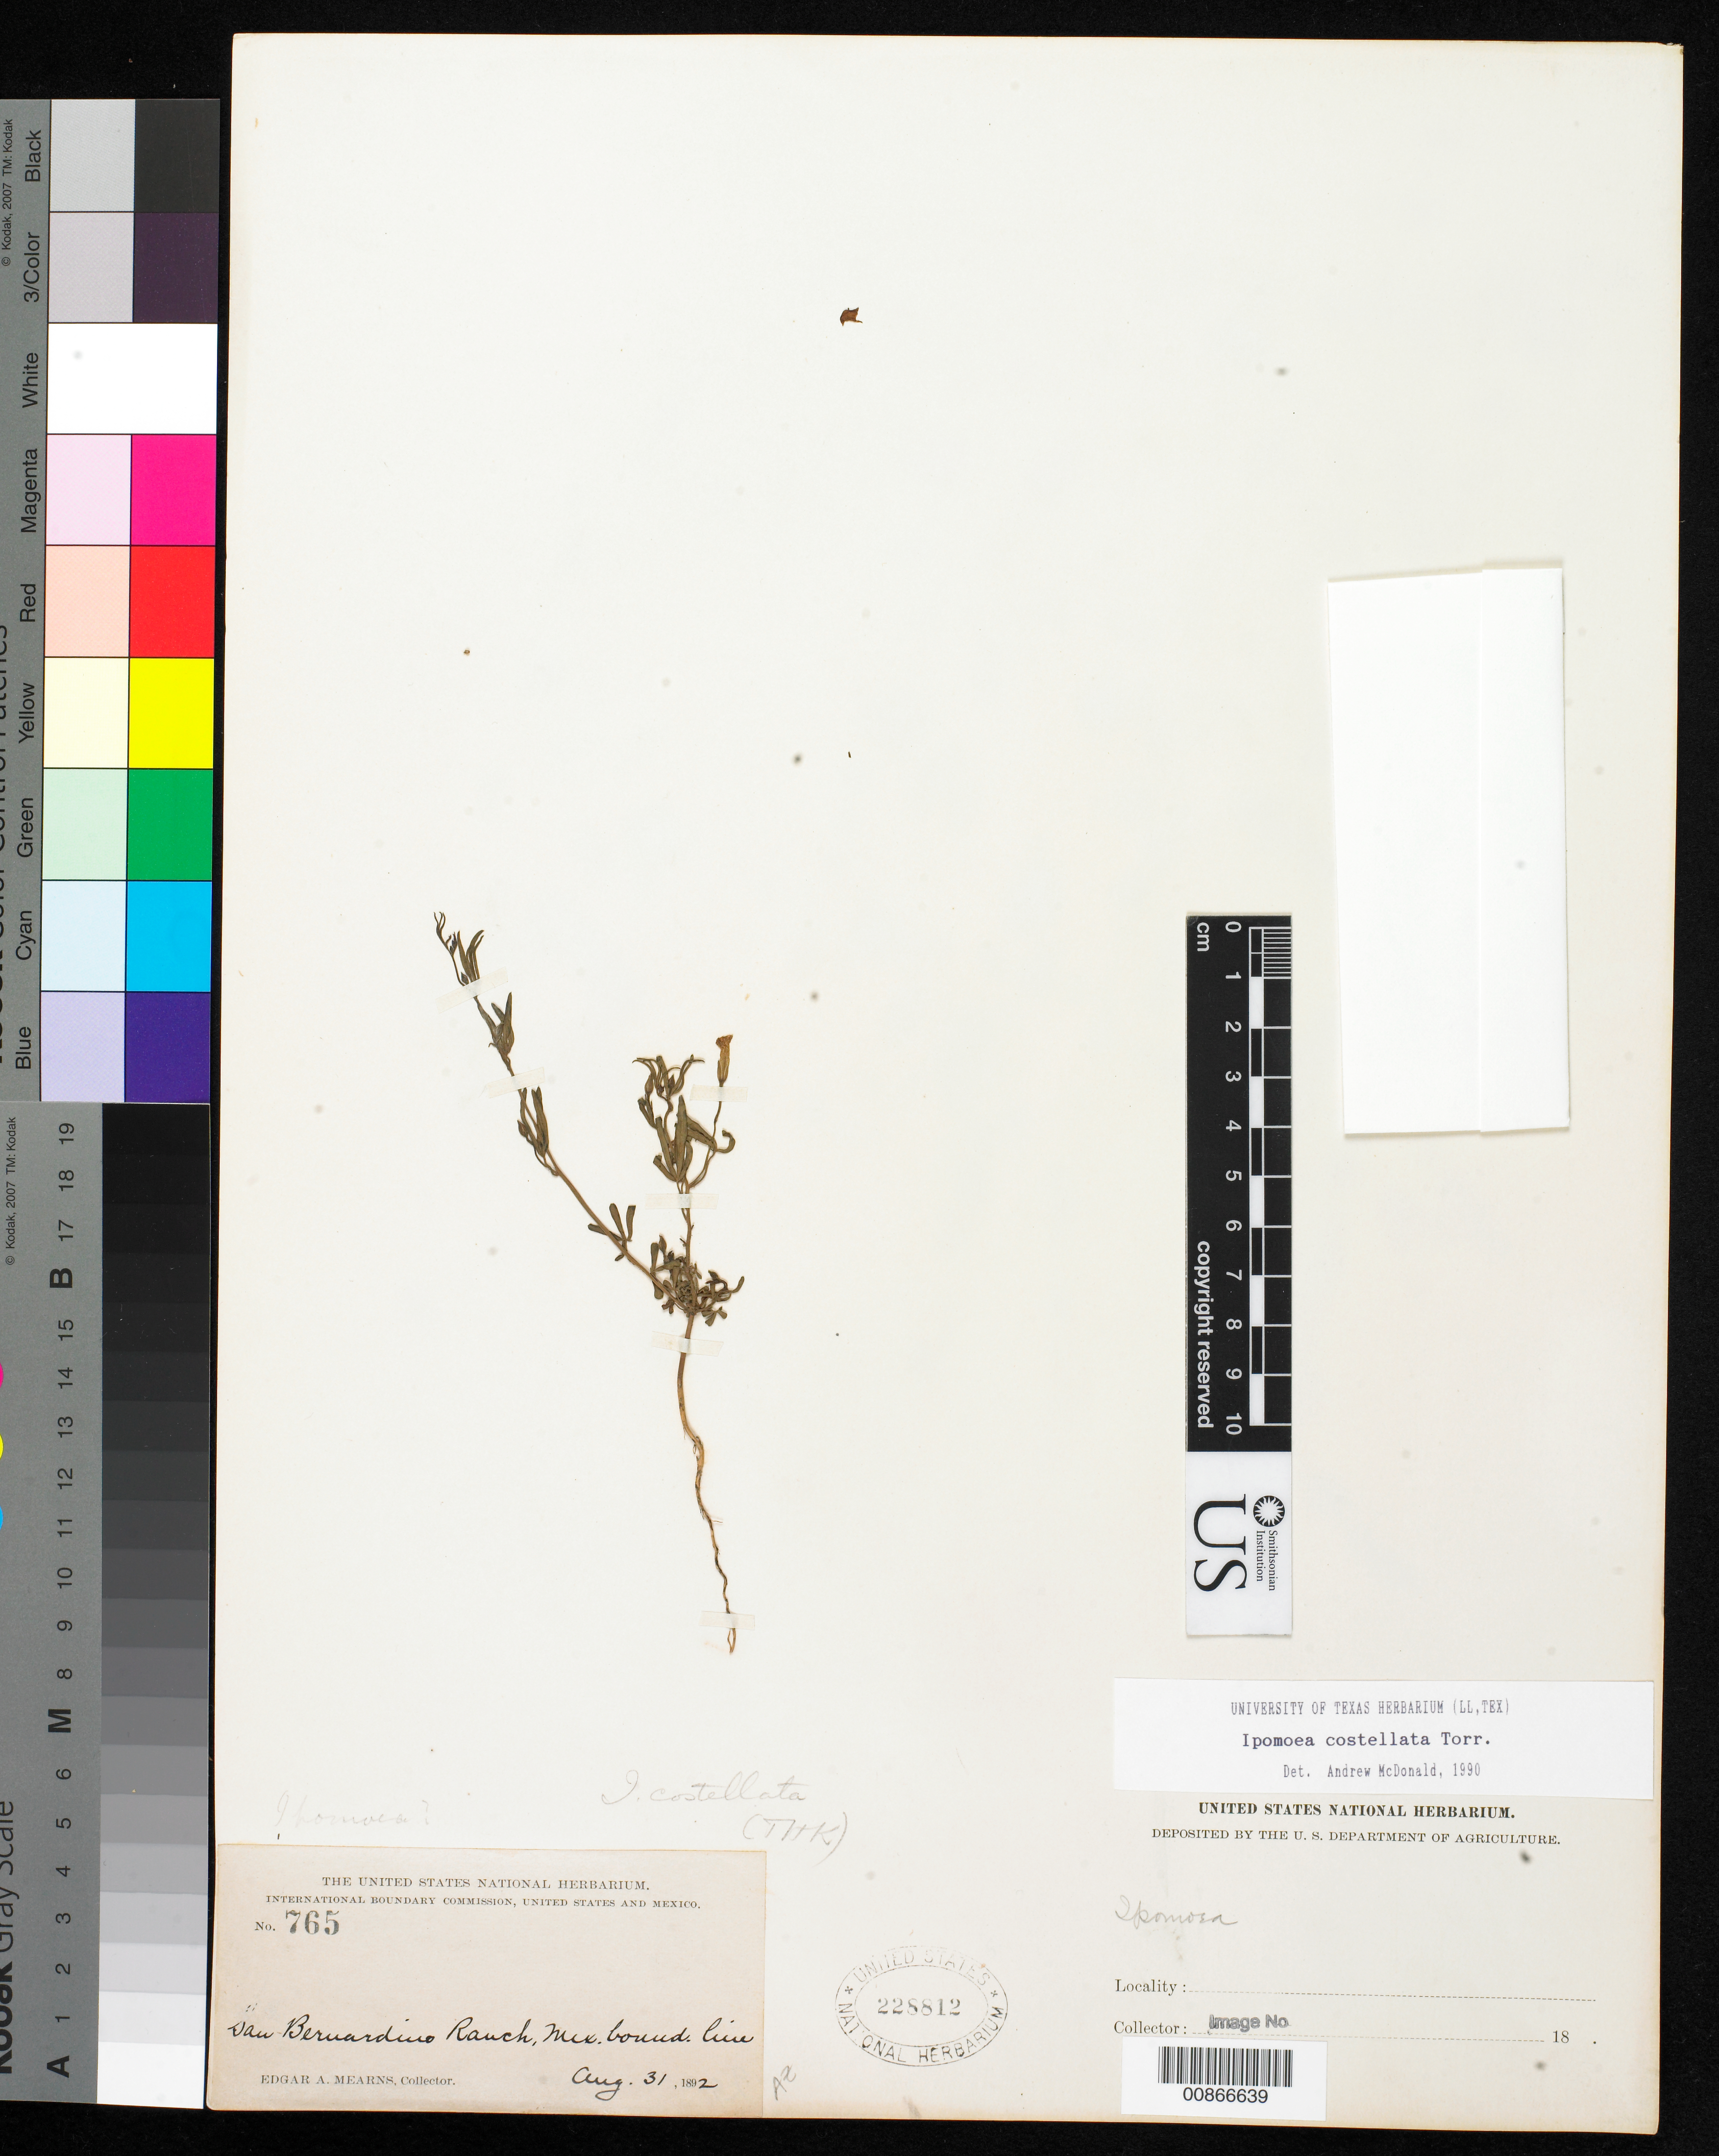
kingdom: Plantae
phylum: Tracheophyta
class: Magnoliopsida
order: Solanales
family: Convolvulaceae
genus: Ipomoea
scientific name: Ipomoea costellata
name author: Torr.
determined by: McDonald, A.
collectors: E. A. Mearns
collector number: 765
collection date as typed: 31 Aug 1892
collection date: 1892-08-31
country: United States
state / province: Arizona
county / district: Cochise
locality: San Bernardino Ranch, Mexican Boundary Line.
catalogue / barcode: US 228812